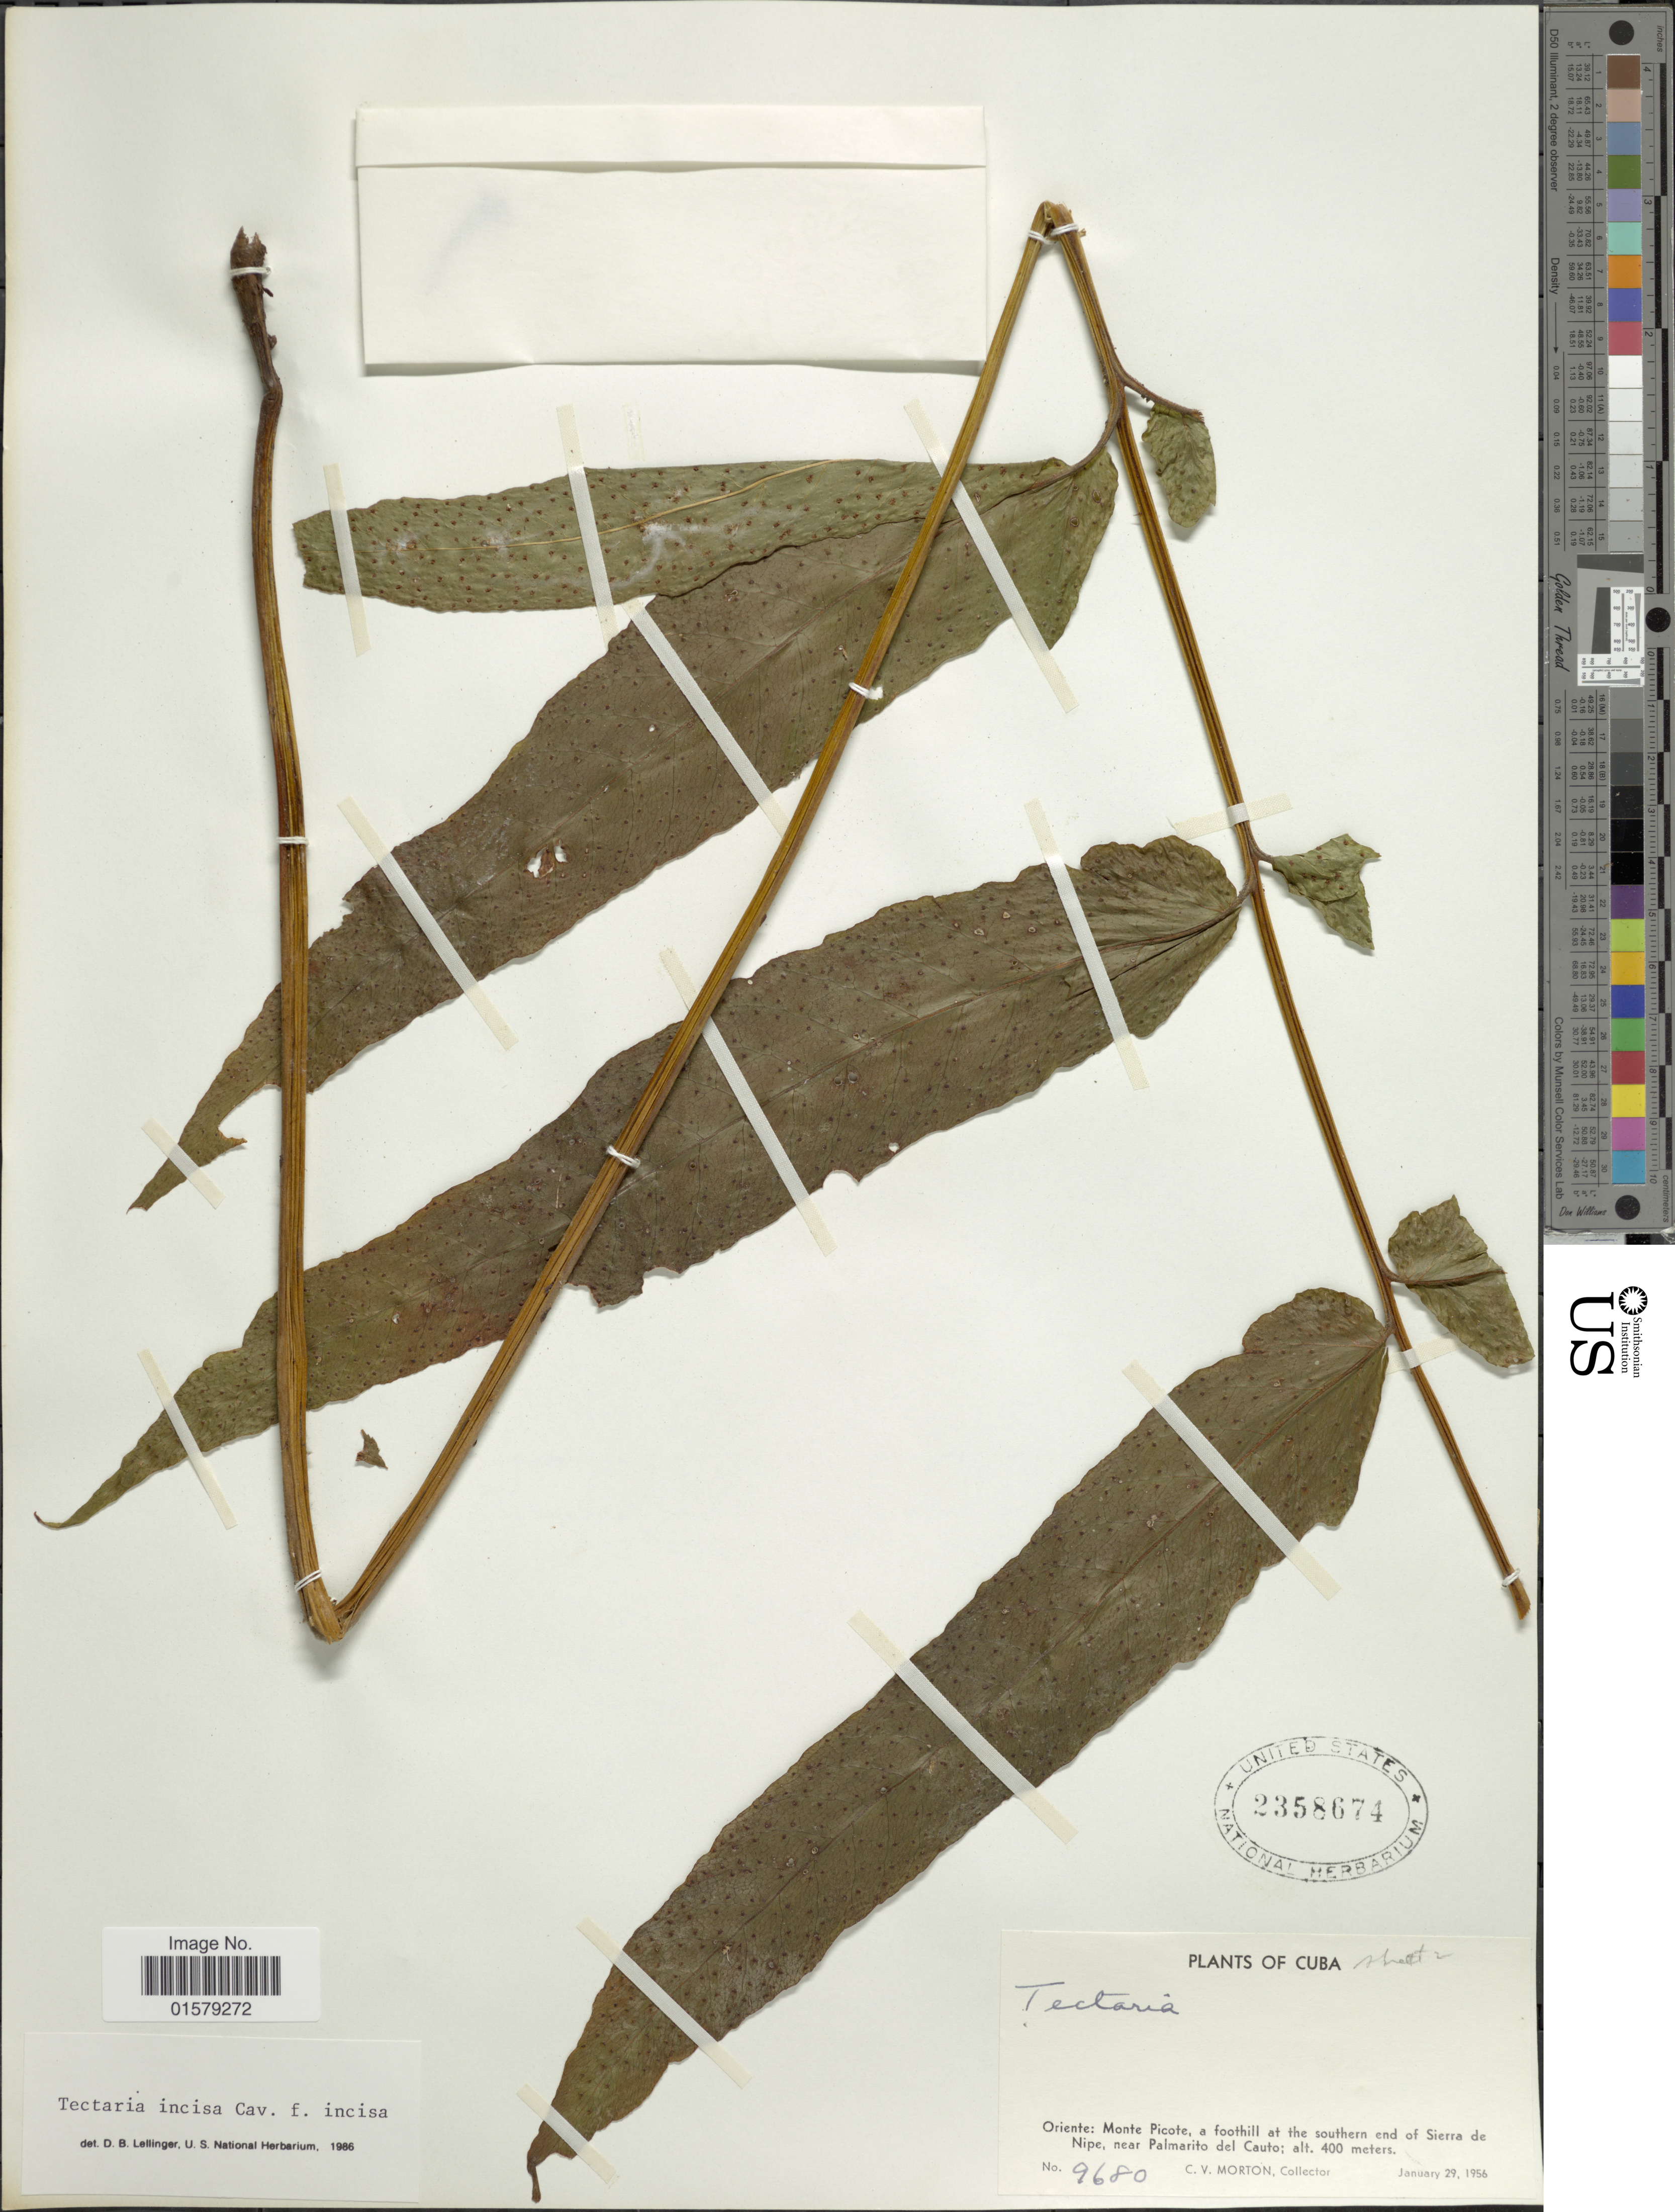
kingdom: Plantae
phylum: Tracheophyta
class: Polypodiopsida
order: Polypodiales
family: Tectariaceae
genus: Tectaria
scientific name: Tectaria incisa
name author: Cav.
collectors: C. V. Morton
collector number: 9680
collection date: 1956-01-29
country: Cuba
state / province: Oriente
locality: Monte Picote, a foothill at the southern end of Sierra de Nipe, near Palmarito del Cauto.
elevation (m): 400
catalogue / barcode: US 2358674